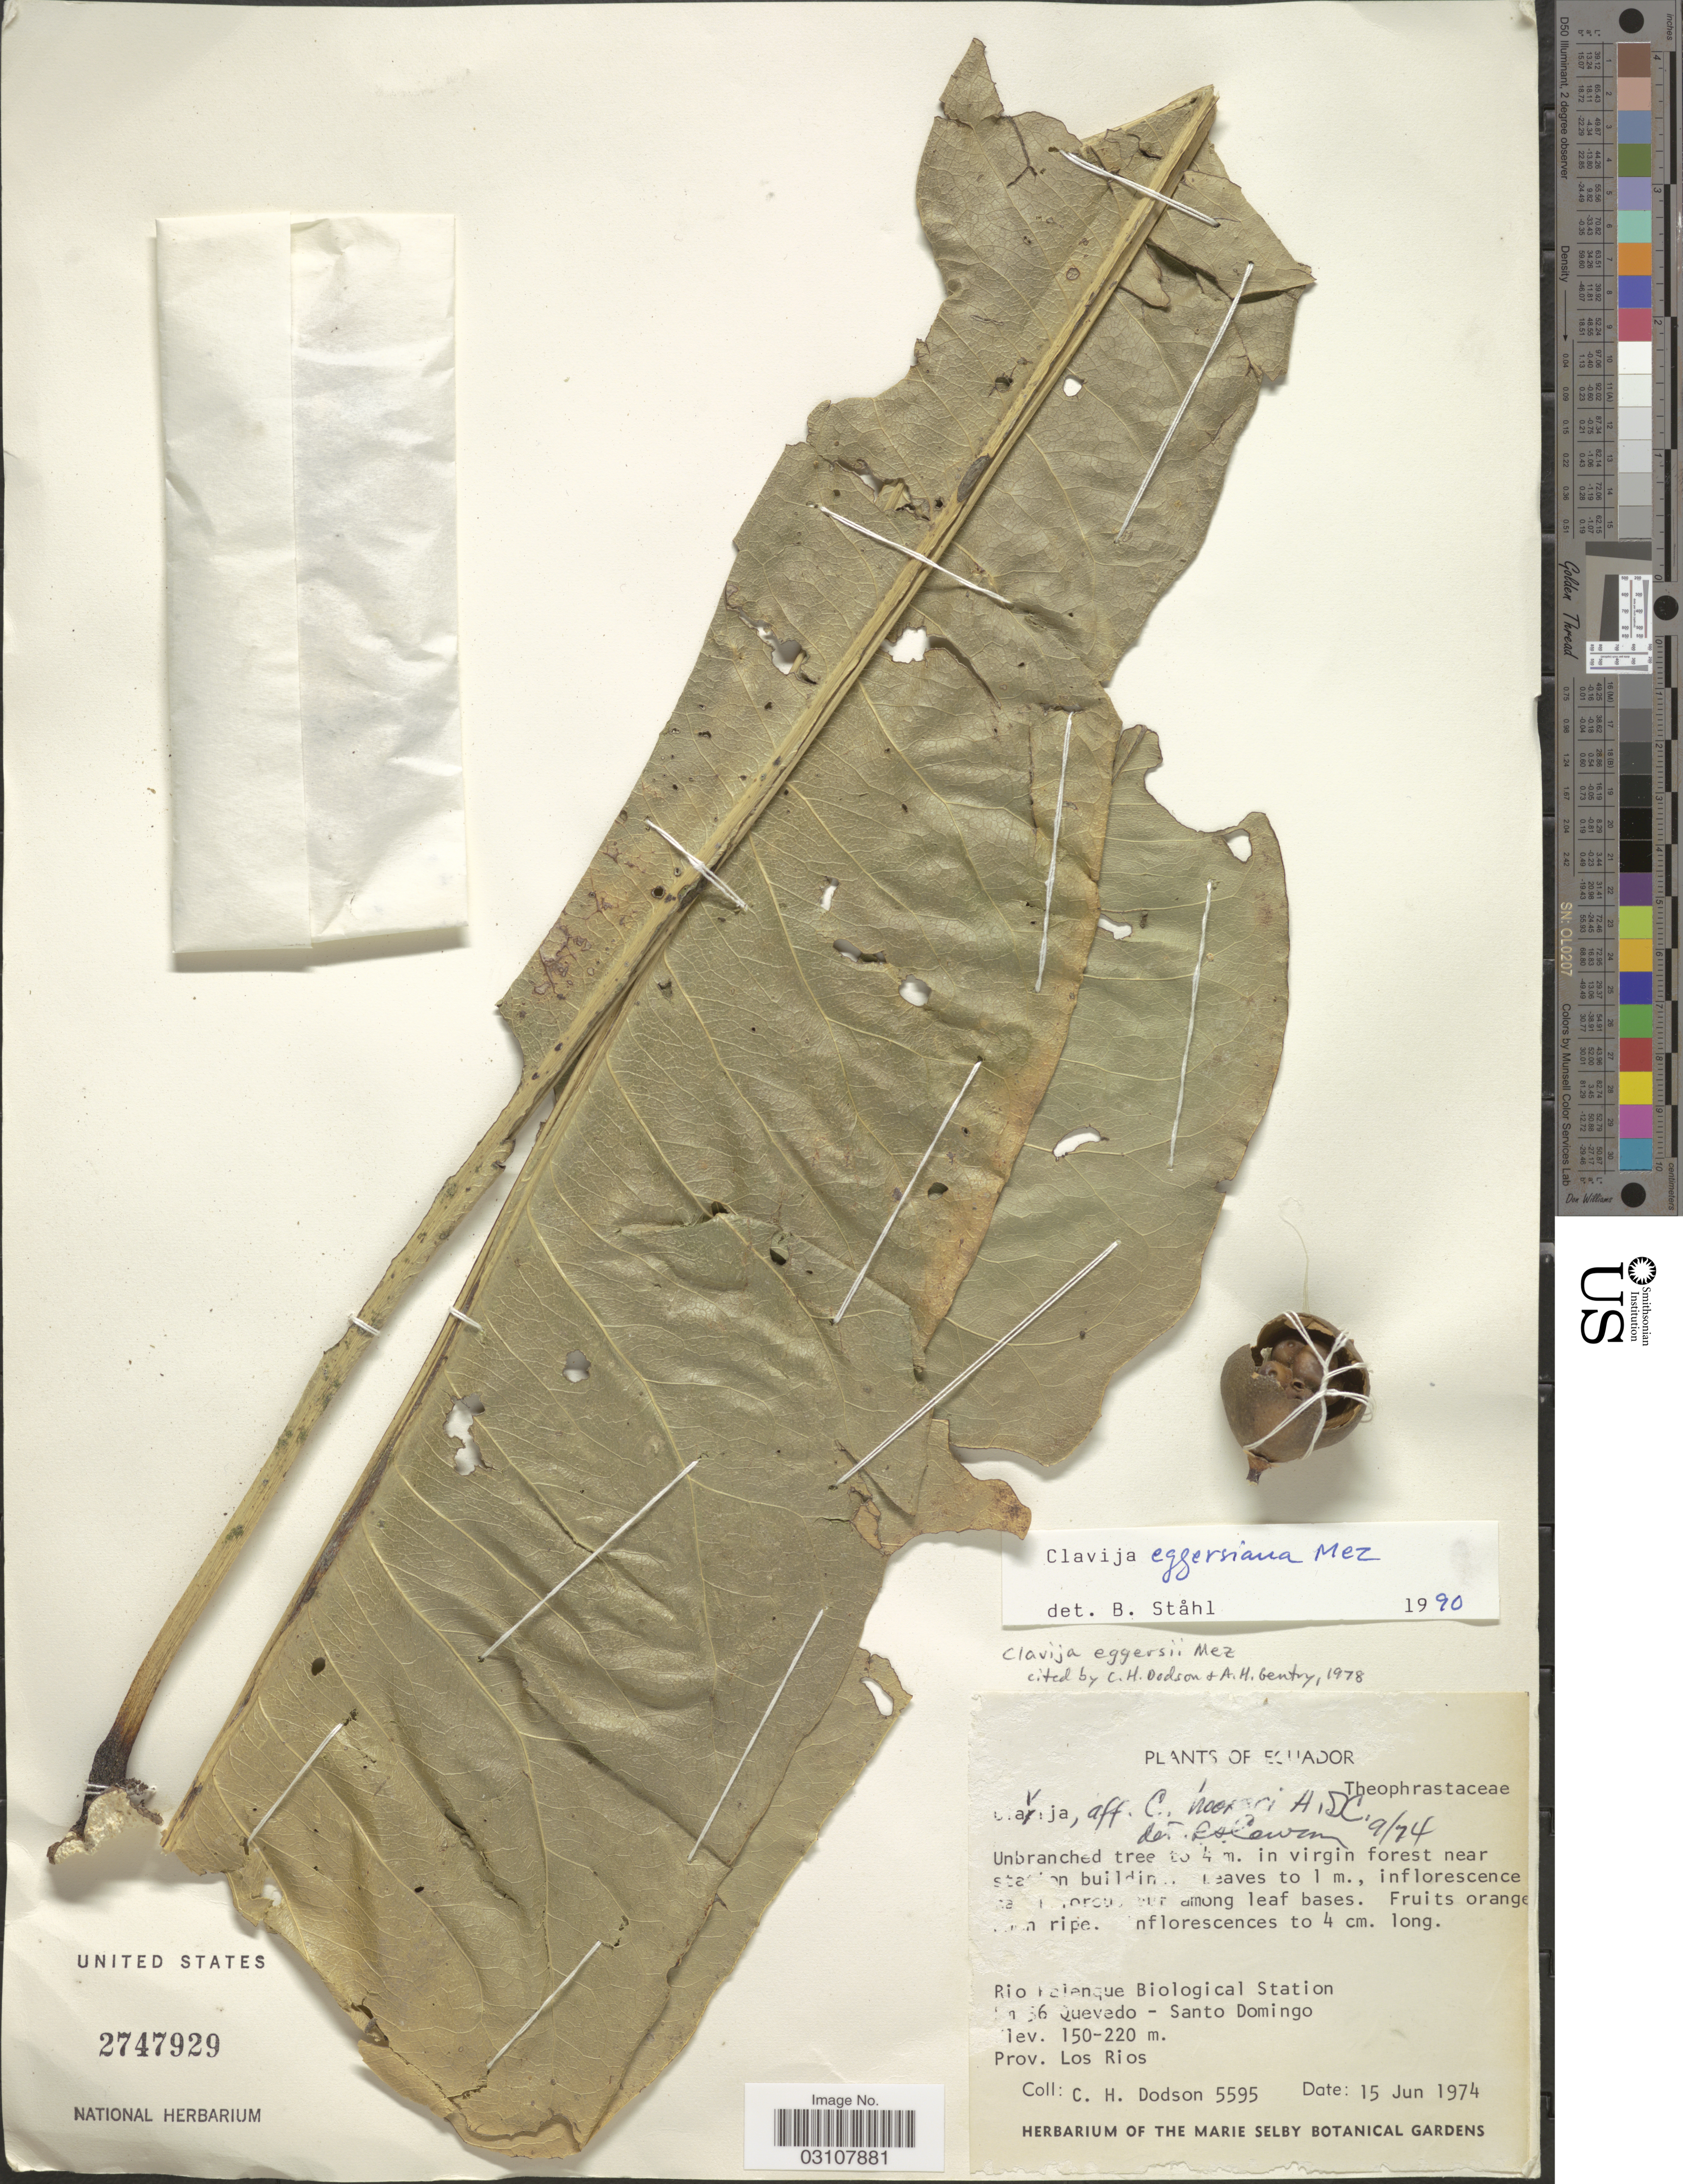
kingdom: Plantae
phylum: Tracheophyta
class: Magnoliopsida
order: Ericales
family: Primulaceae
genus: Clavija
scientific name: Clavija eggersiana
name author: Mez in Engl.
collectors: C. H. Dodson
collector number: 5595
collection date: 1974-06-15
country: Ecuador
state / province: Los Ríos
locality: Rio Palenque Biological Station Km 56 Quevedo - Santo Domingo.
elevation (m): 150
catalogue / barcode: US 2747929